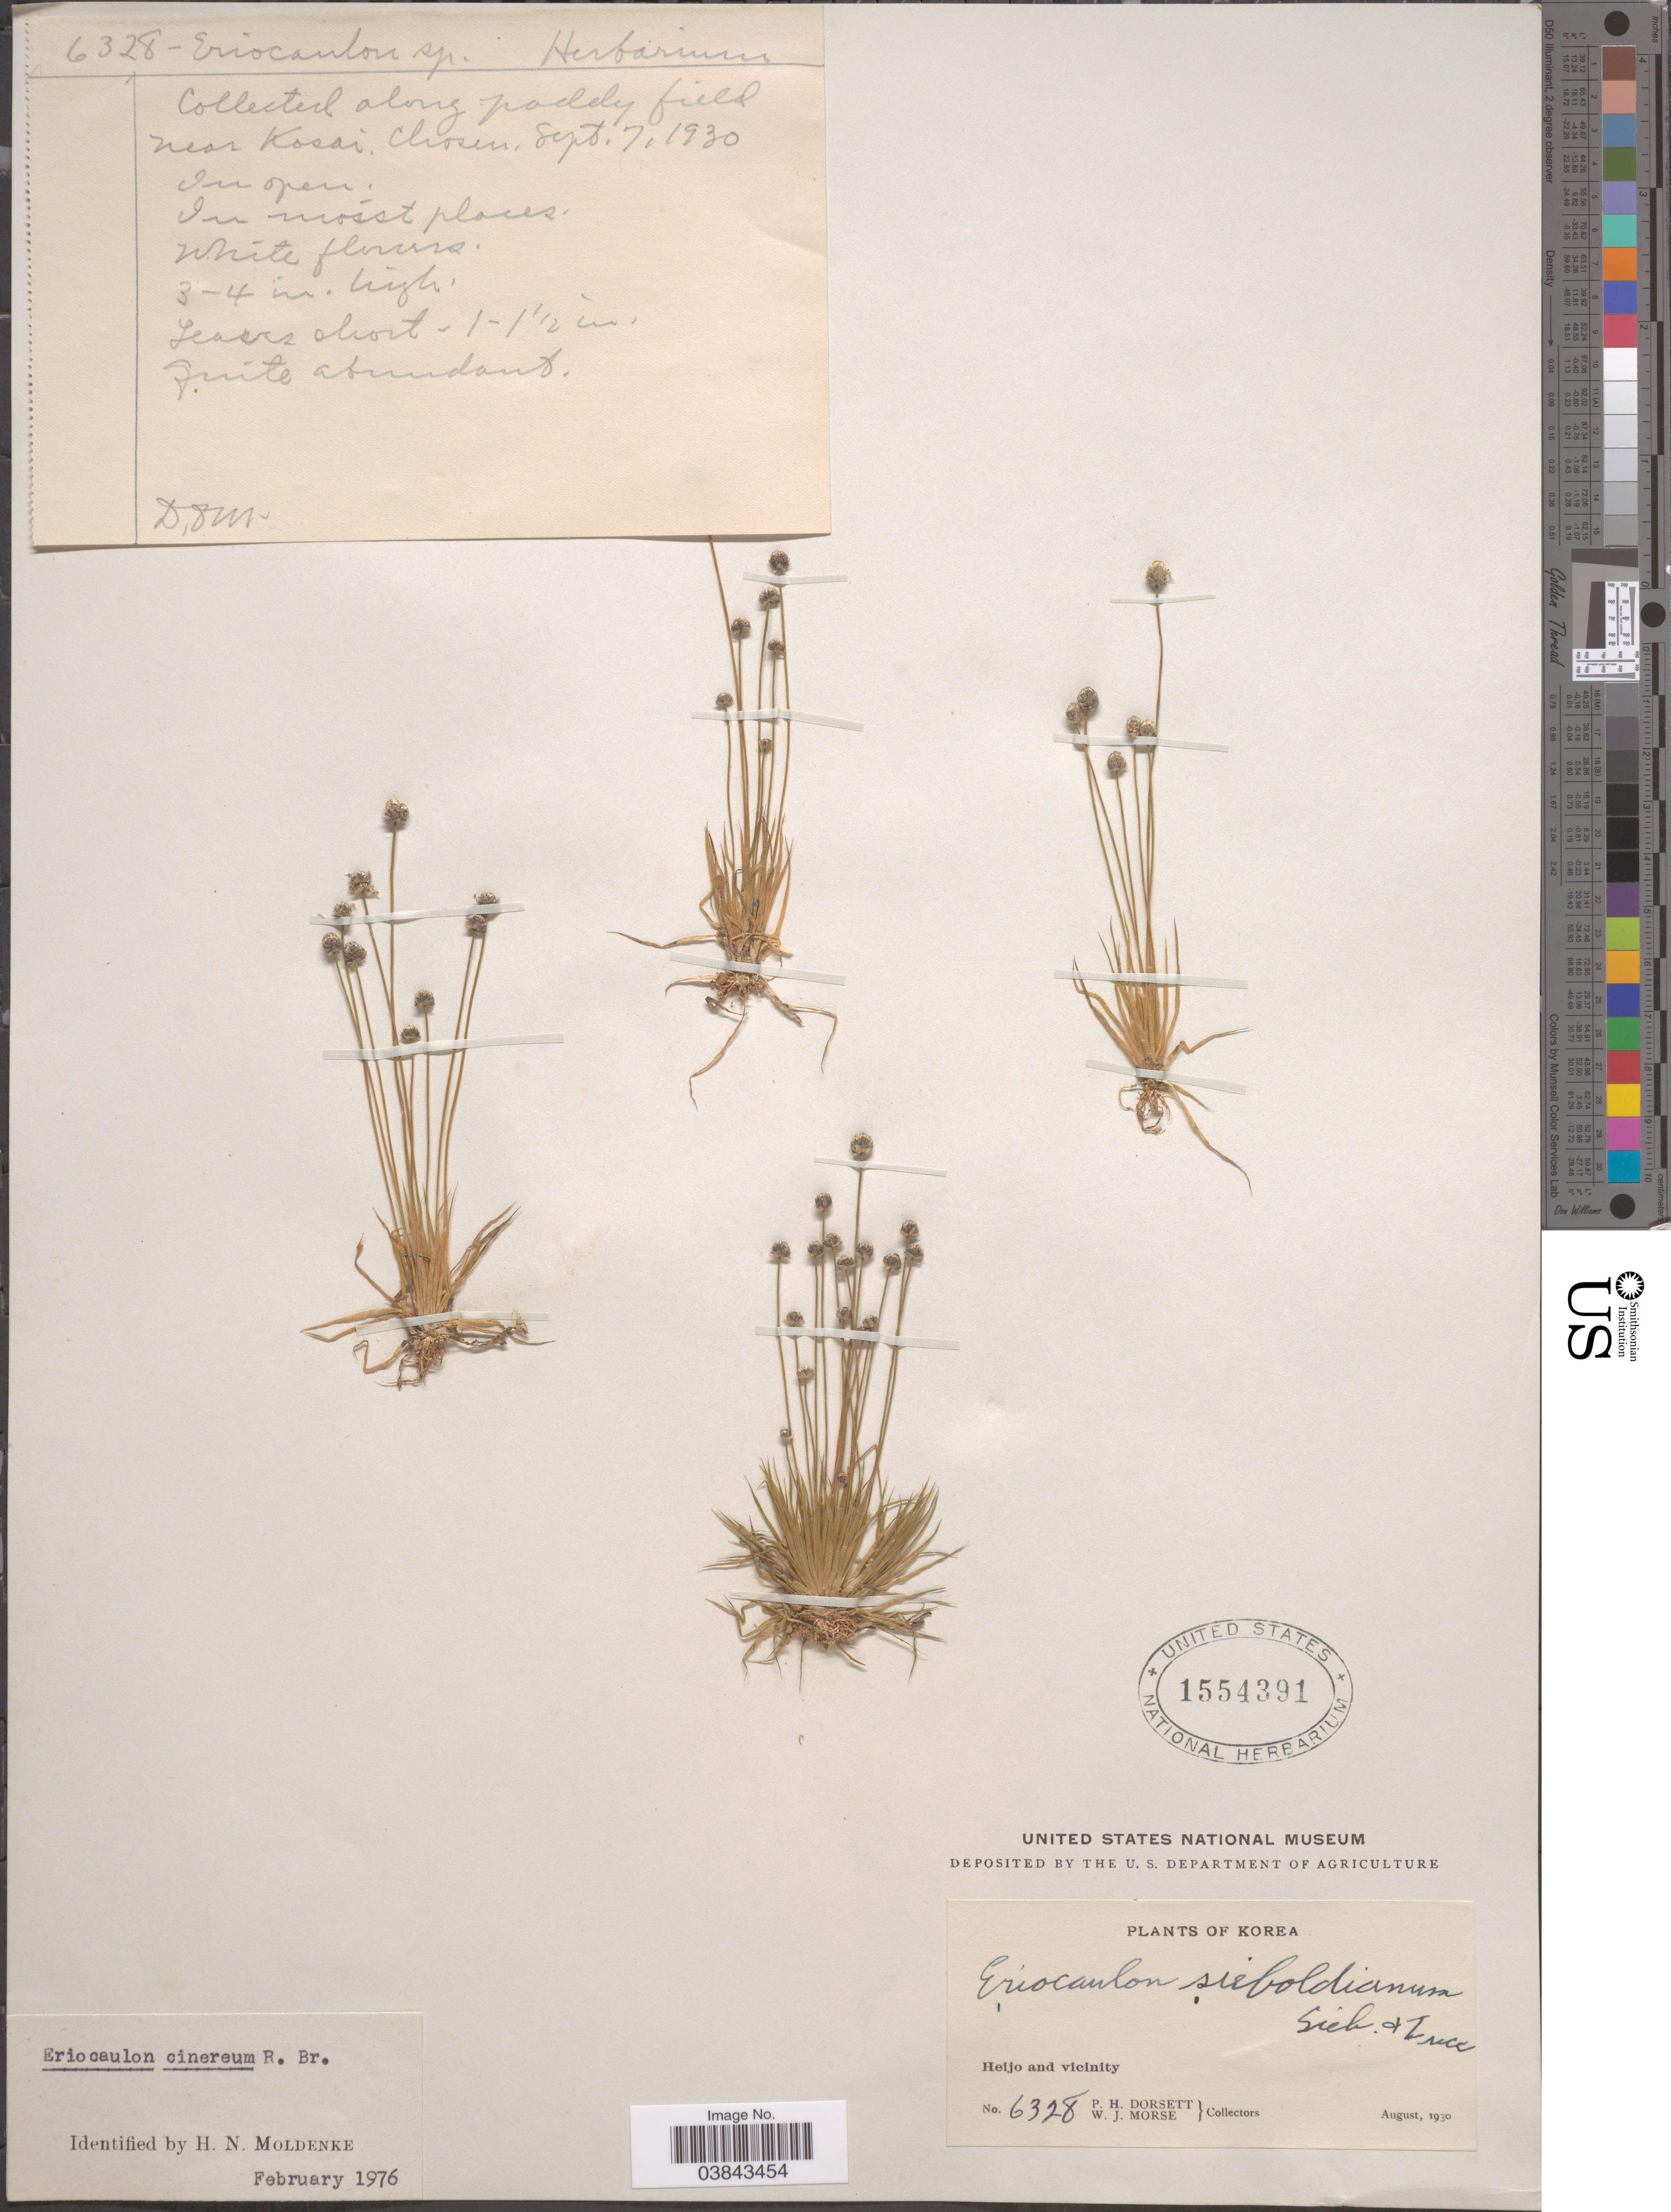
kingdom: Plantae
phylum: Tracheophyta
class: Liliopsida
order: Poales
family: Eriocaulaceae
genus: Eriocaulon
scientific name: Eriocaulon cinereum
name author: R. Br.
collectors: P. H. Dorsett & W. J. Morse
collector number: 6328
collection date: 1930-08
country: North Korea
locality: Korea. Heijo and vicinity.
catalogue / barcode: US 1554391